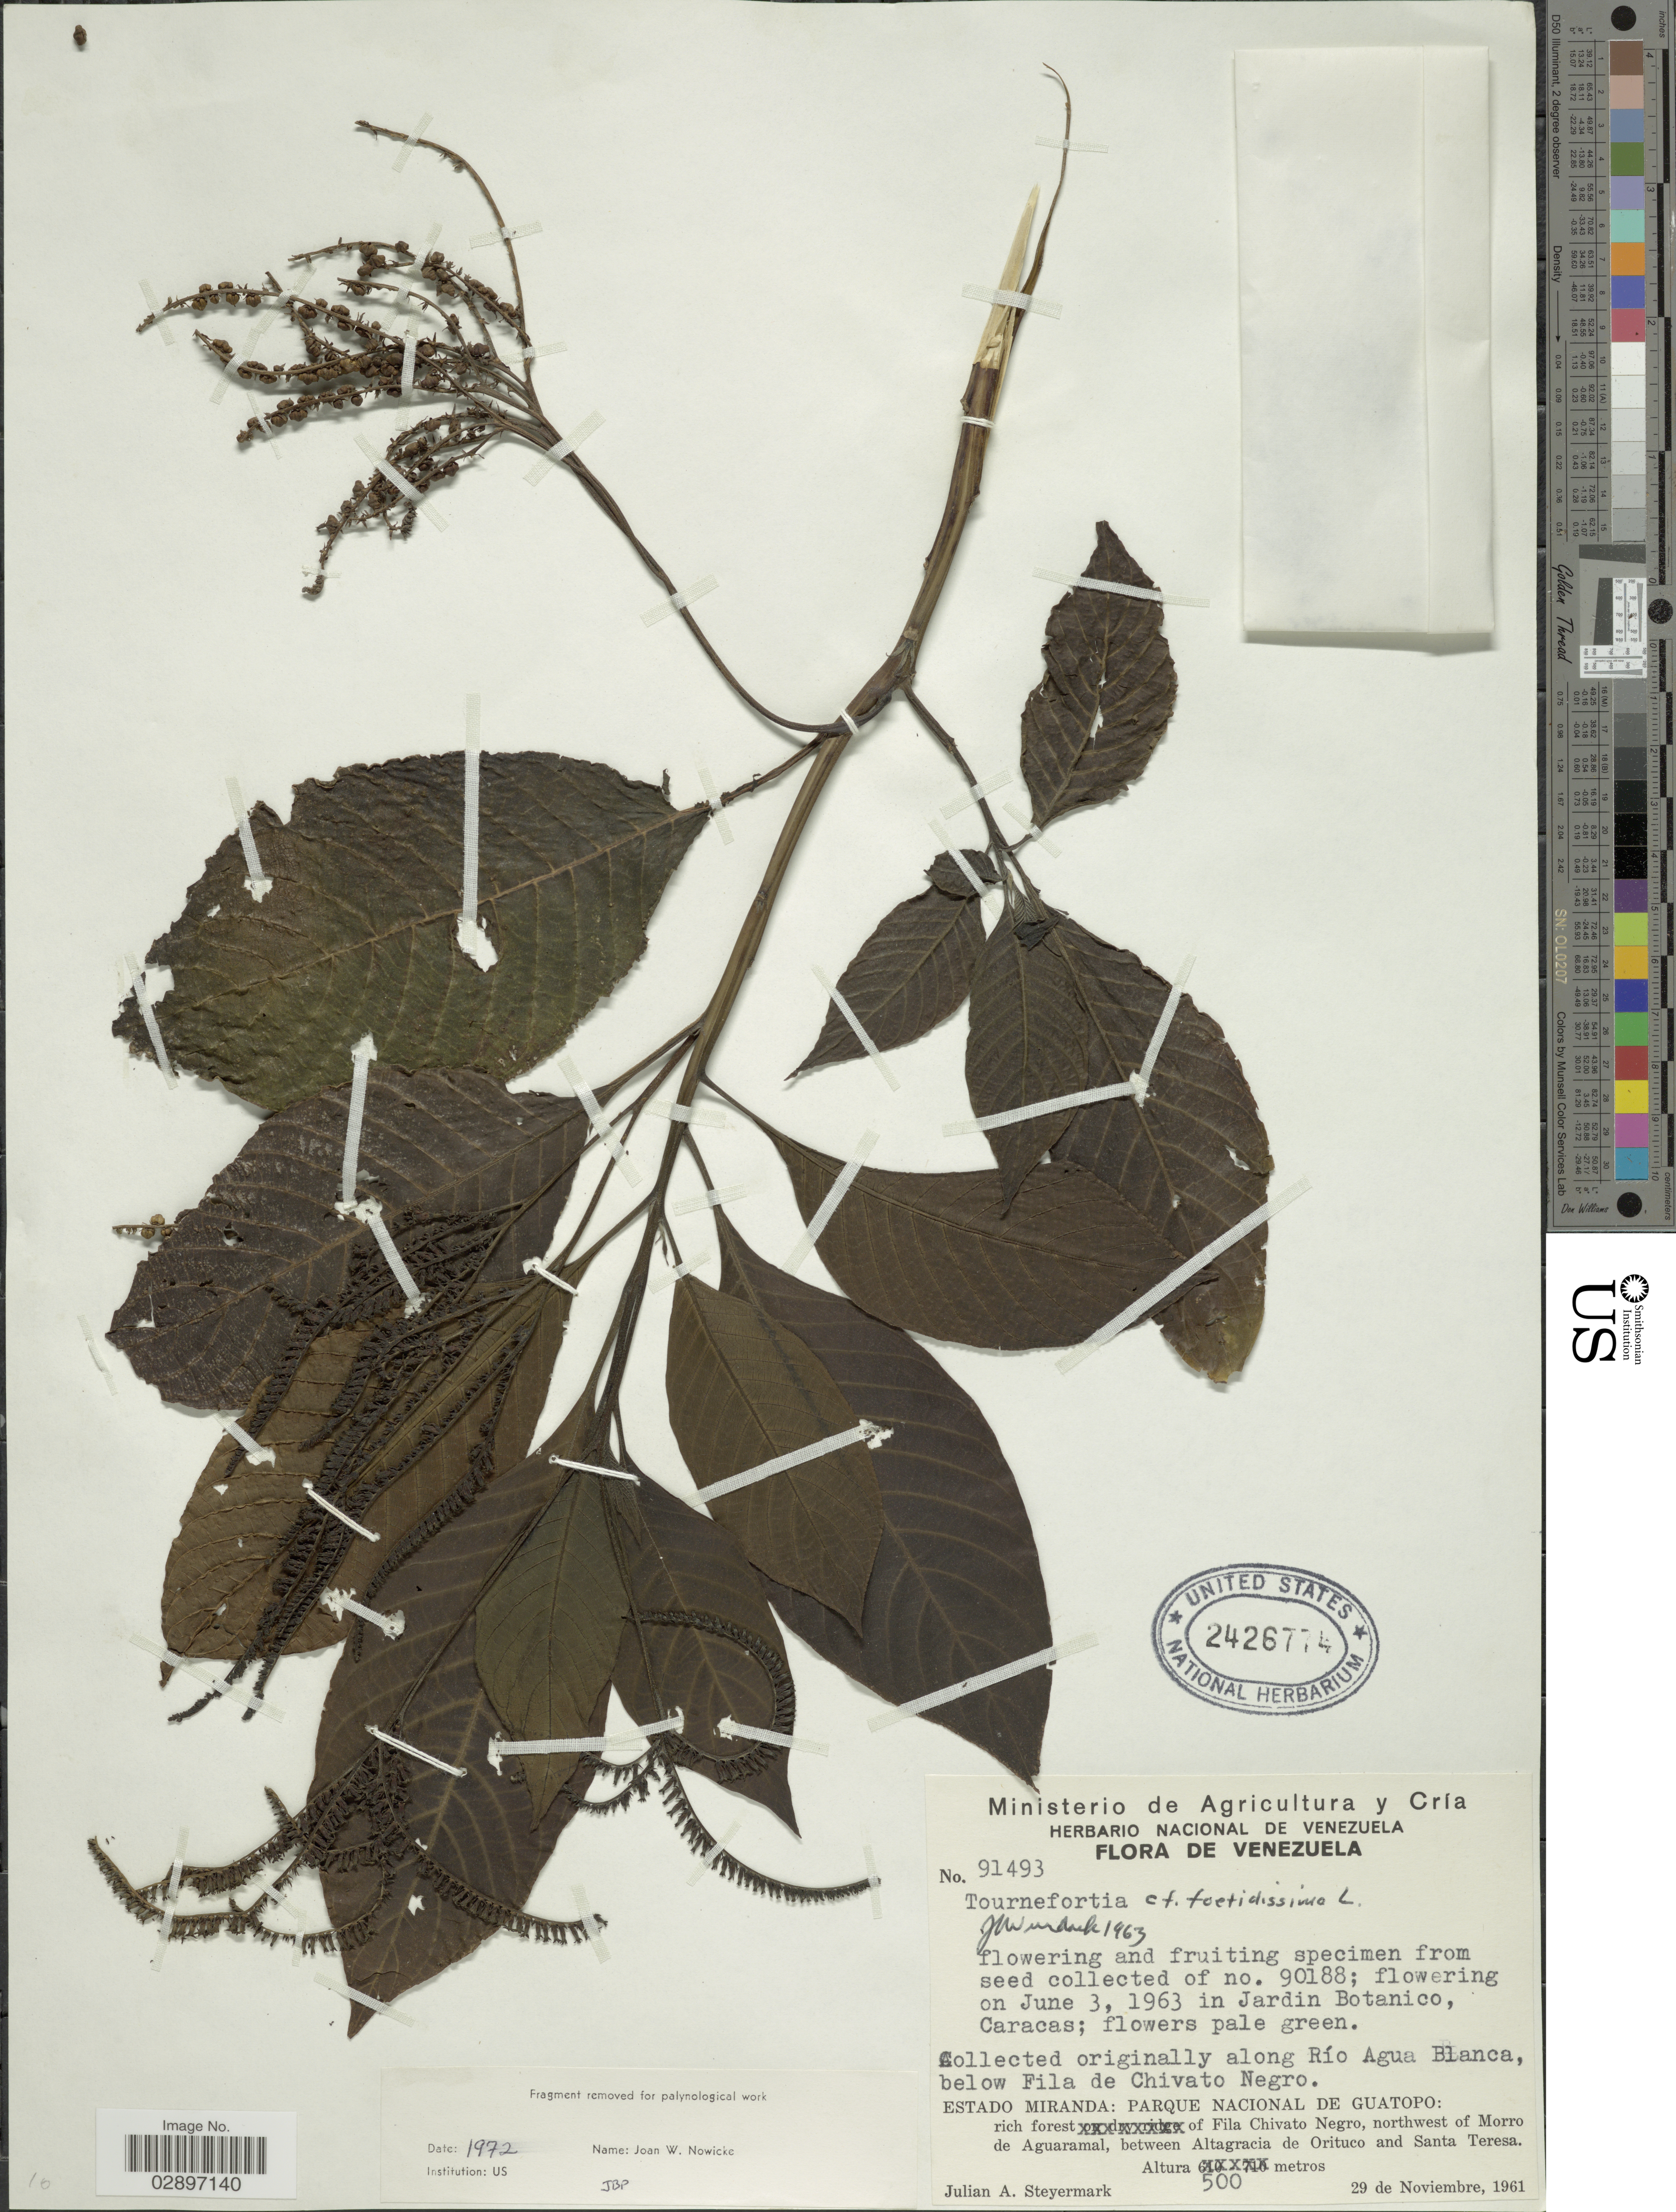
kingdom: Plantae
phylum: Tracheophyta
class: Magnoliopsida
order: Boraginales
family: Heliotropiaceae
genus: Tournefortia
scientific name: Tournefortia foetidissima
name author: L.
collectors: J. Steyermark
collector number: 91493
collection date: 1961-11-29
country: Venezuela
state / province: Miranda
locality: Along Río Agua Blanca, below Fila de Chivato Negro. Parque Nacional De Guatopo: rich forest of Fila Chivato Negro, northwest of Morro de Aguaramal, between Altagracia de Orituco and Santa Teresa.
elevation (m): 500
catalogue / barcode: US 2426774